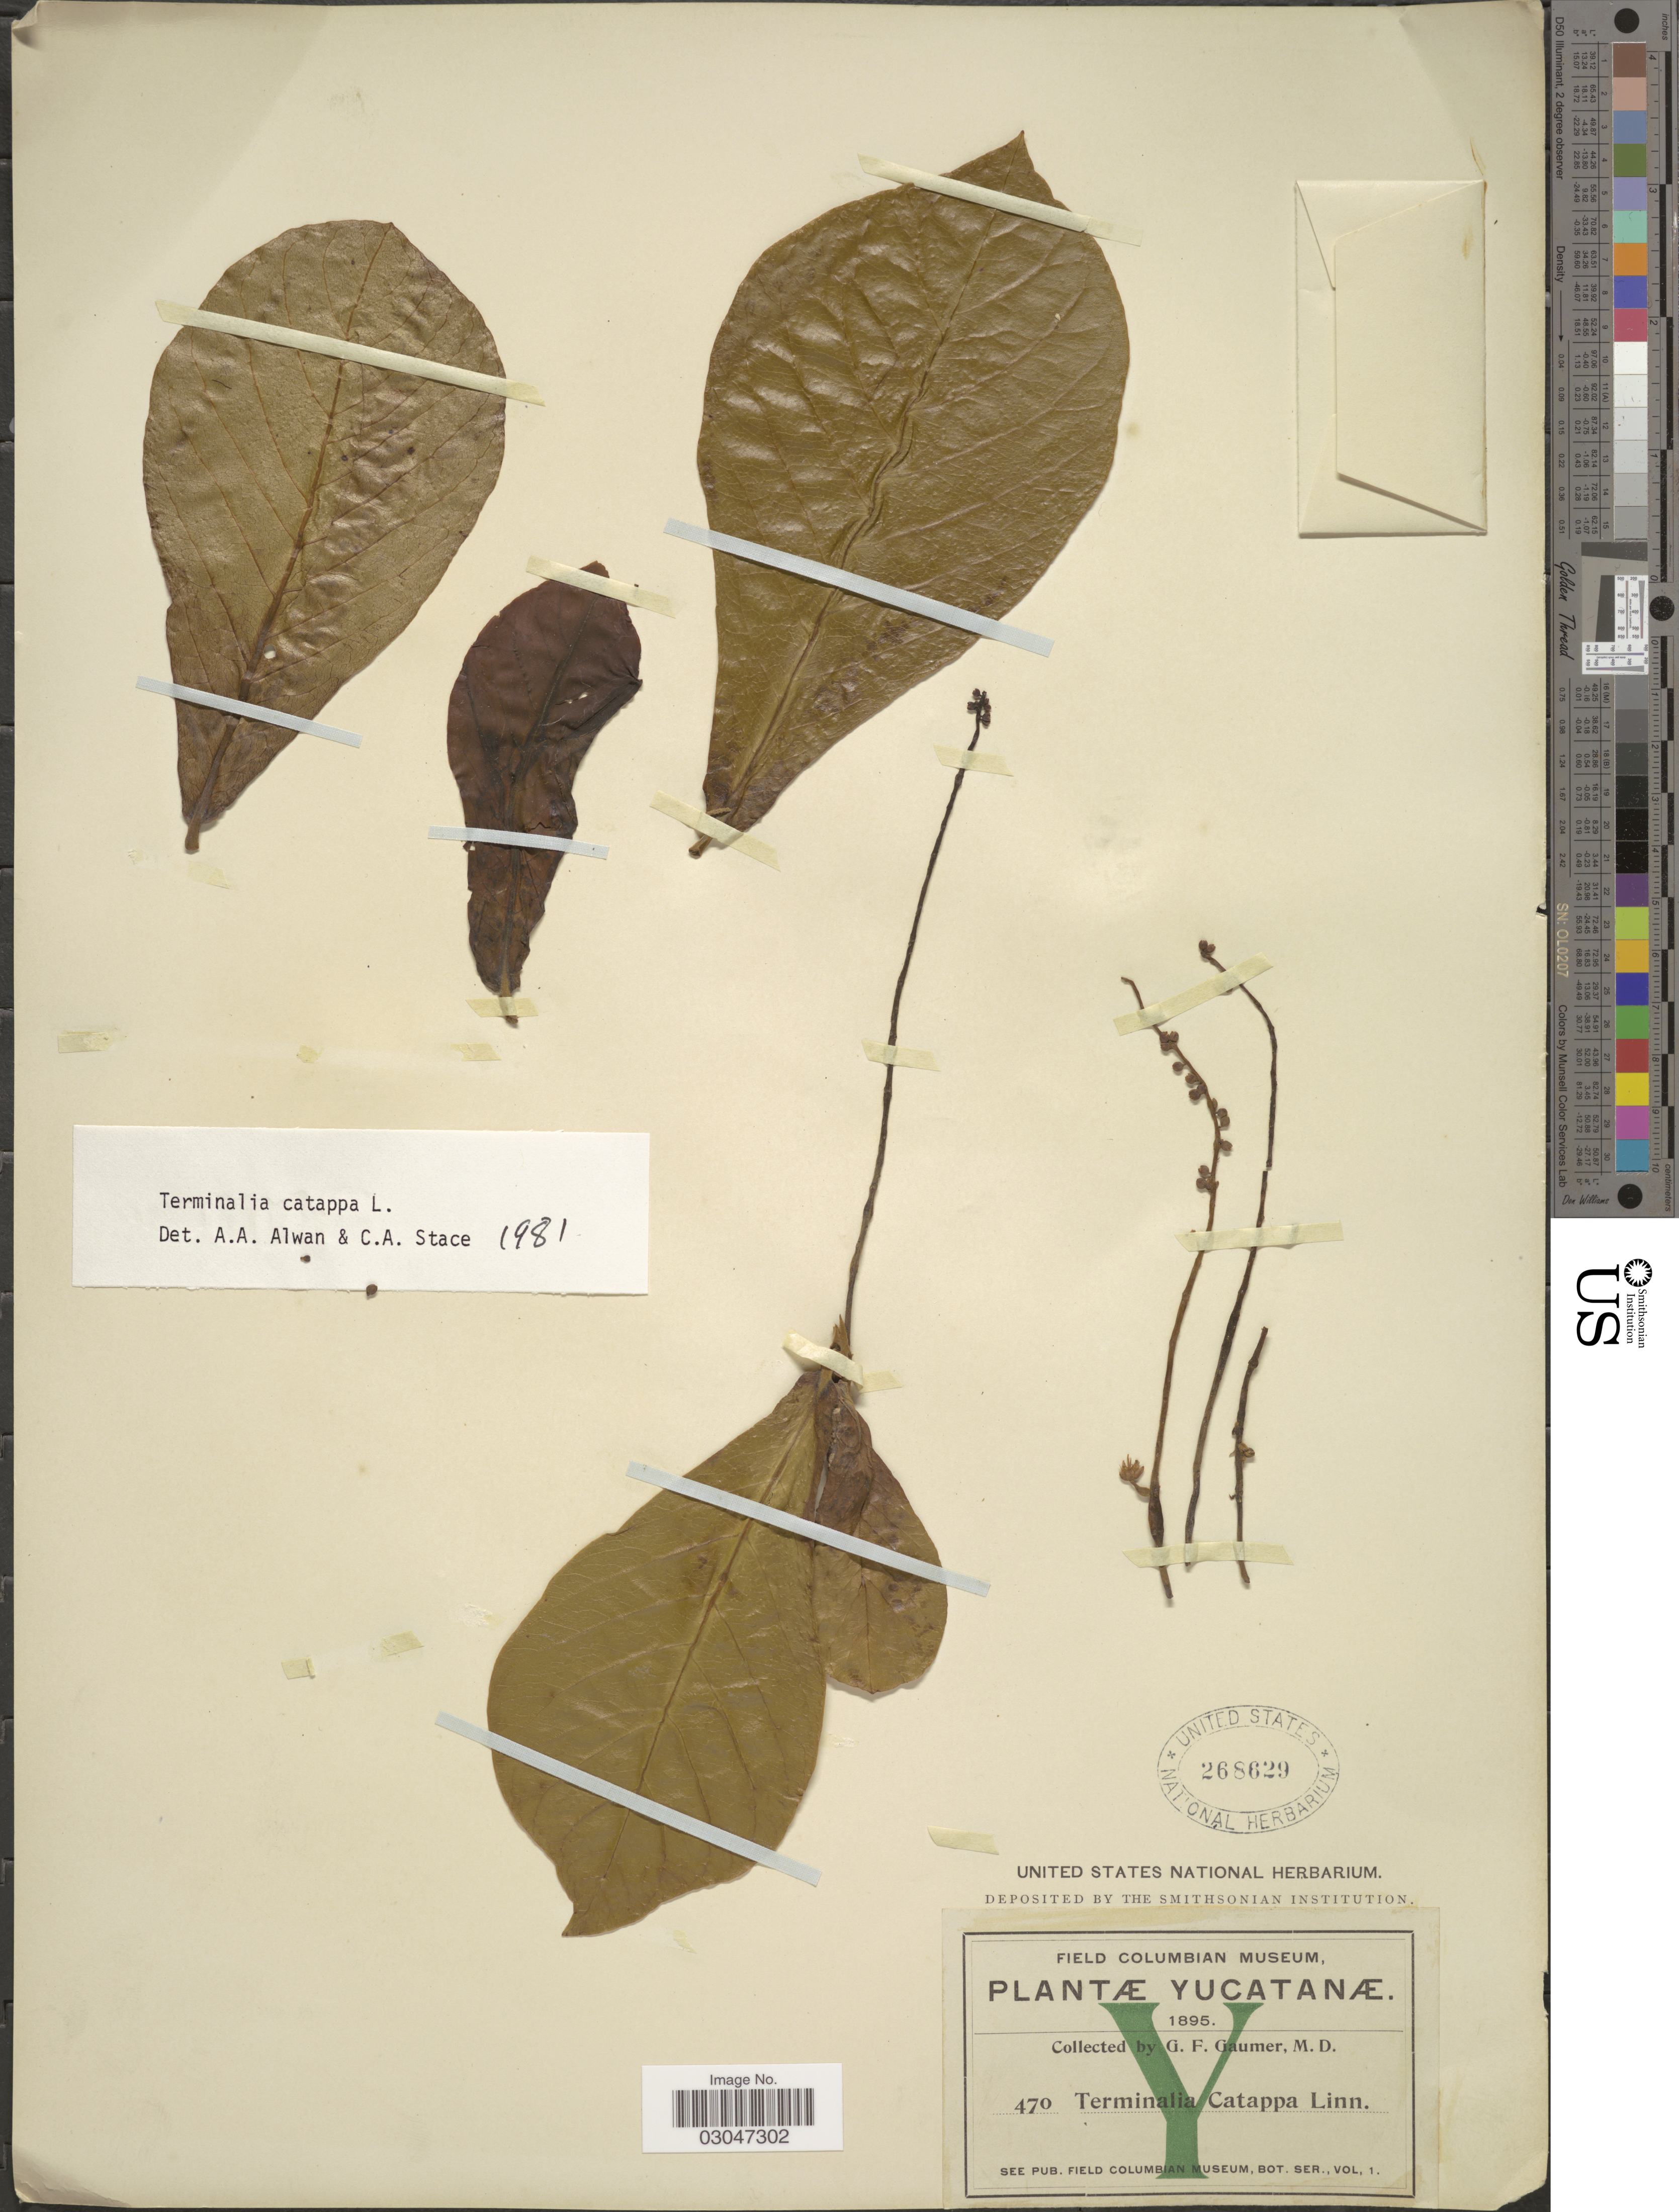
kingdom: Plantae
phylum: Tracheophyta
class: Magnoliopsida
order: Myrtales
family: Combretaceae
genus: Terminalia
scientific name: Terminalia catappa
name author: L.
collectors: G. F. Gaumer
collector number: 470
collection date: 1895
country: Mexico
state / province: Yucatán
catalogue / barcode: US 268629